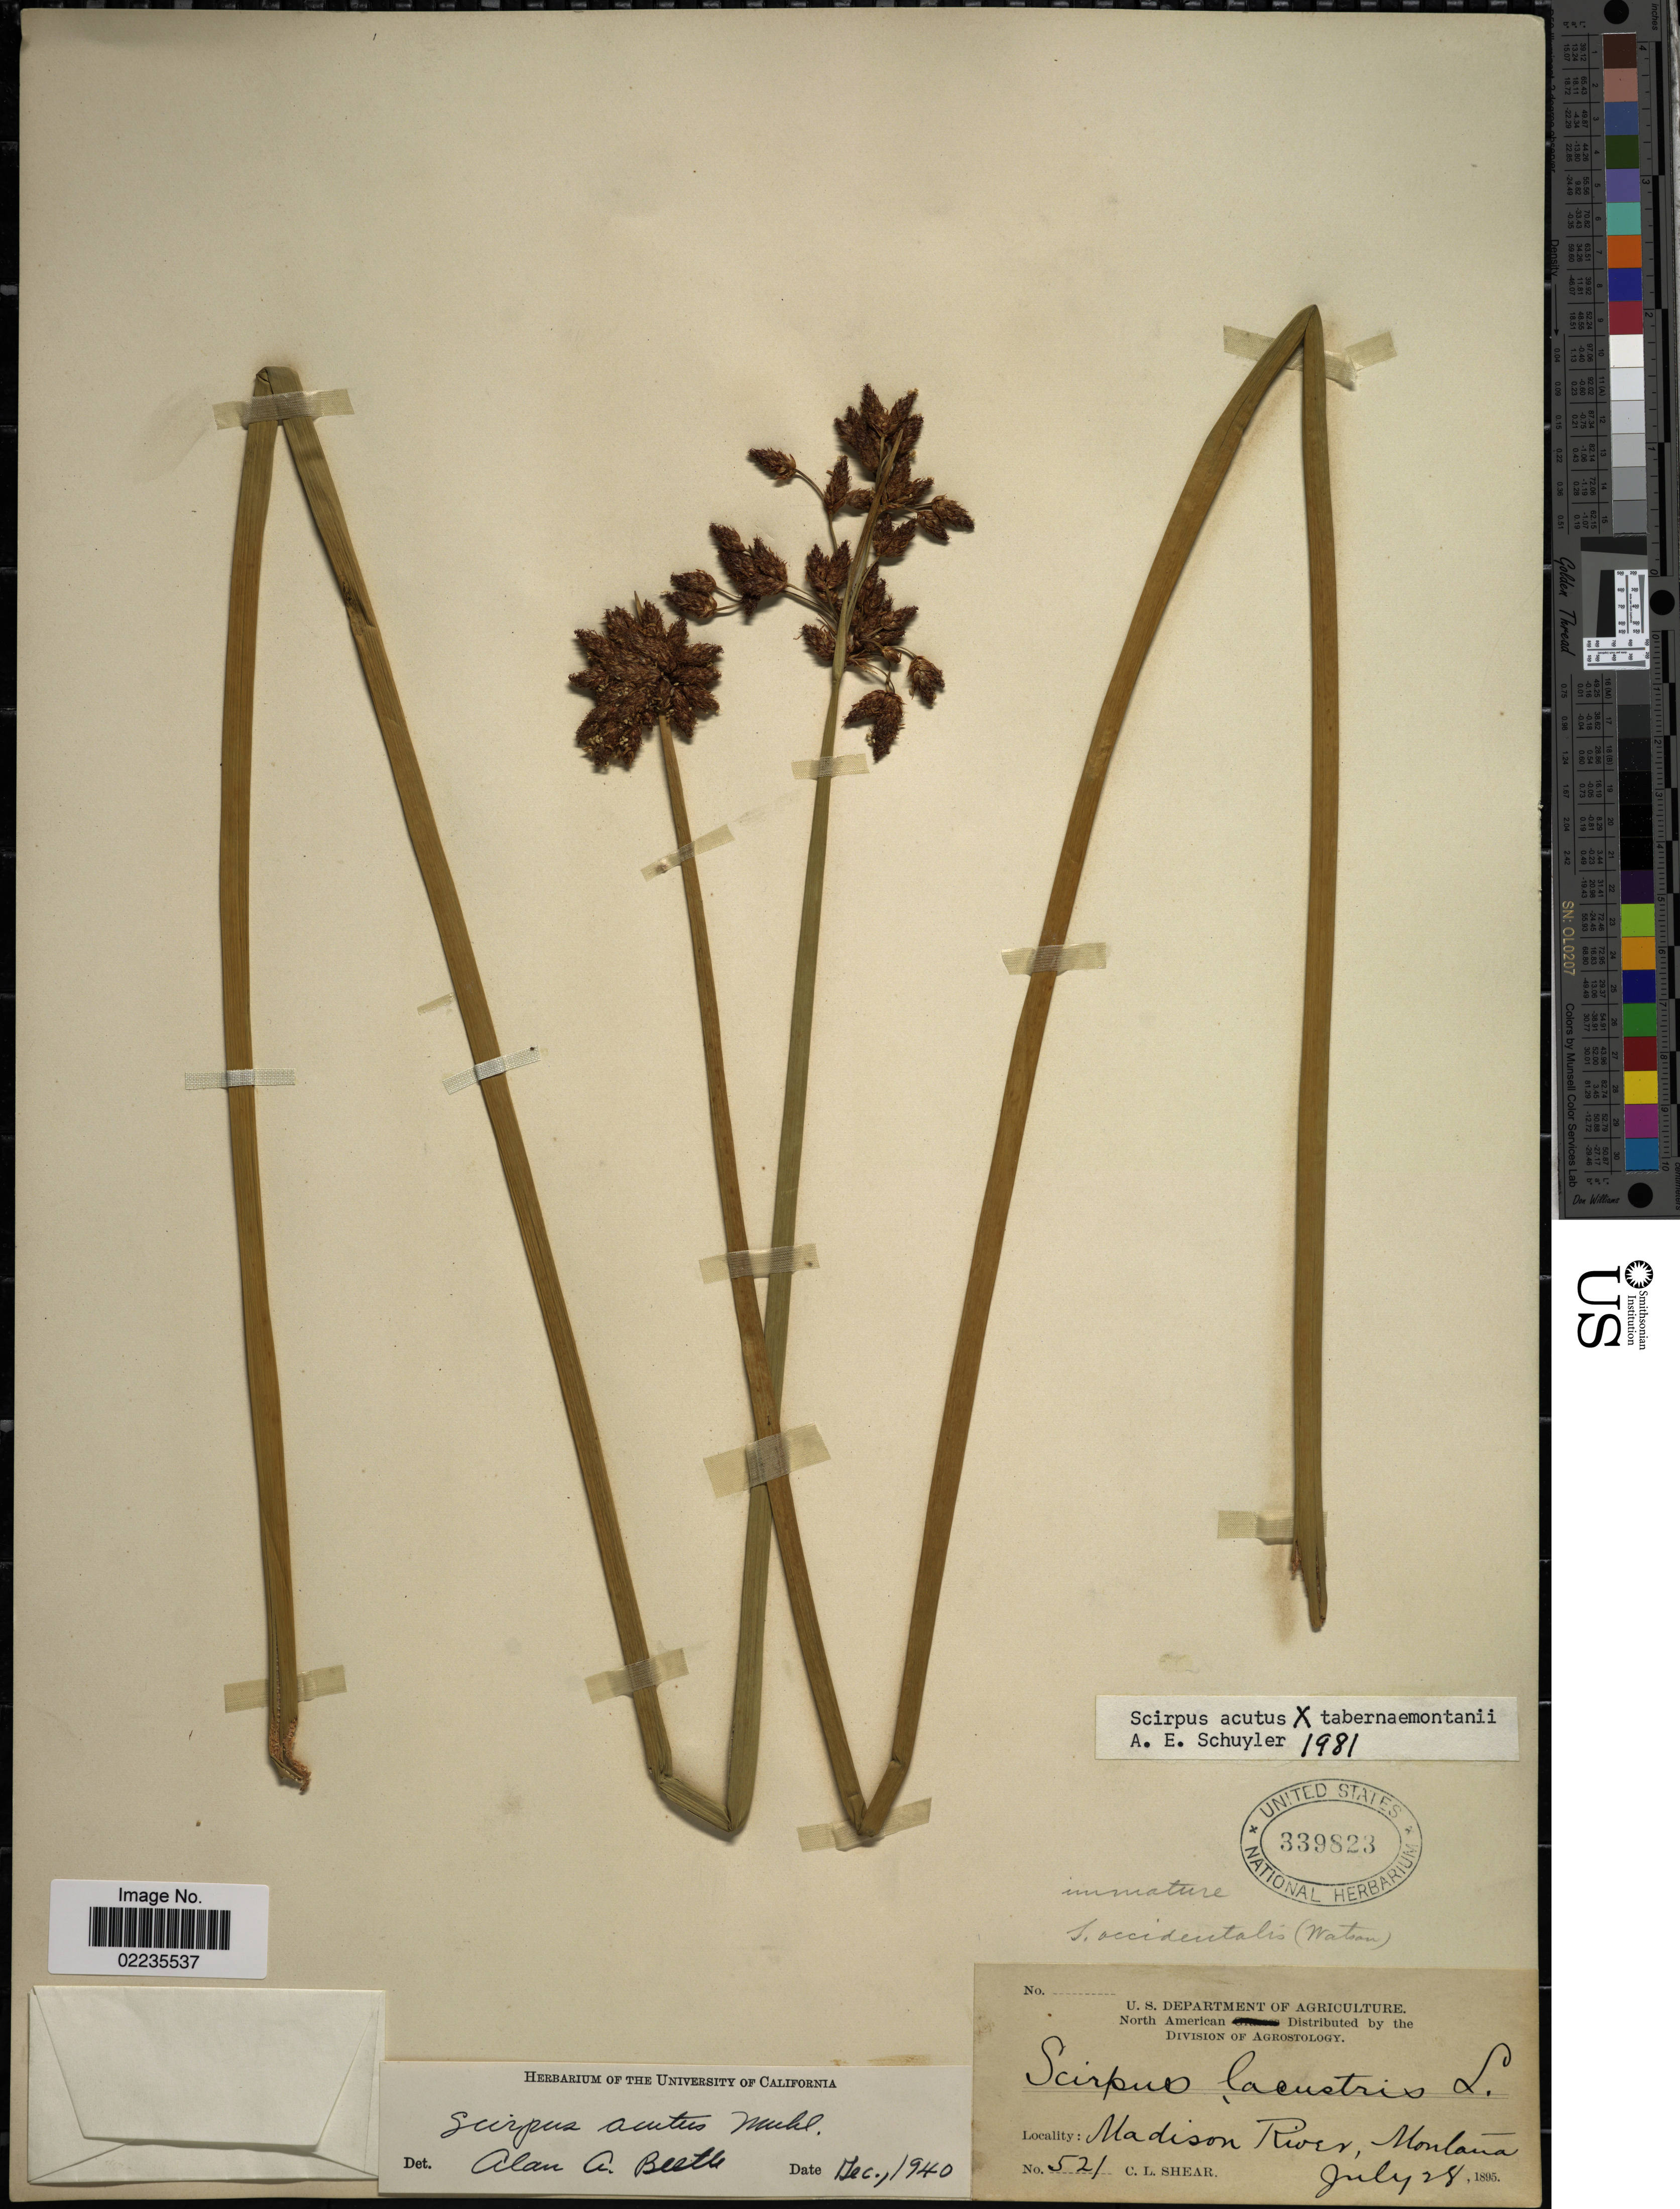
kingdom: Plantae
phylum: Tracheophyta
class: Liliopsida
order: Poales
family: Cyperaceae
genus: Schoenoplectus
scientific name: Schoenoplectus acutus x S. tabernaemontani (C.C. Gmel.) Palla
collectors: C. L. Shear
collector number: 521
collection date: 1895-07-28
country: United States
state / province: Montana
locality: Madison River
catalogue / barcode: US 339823